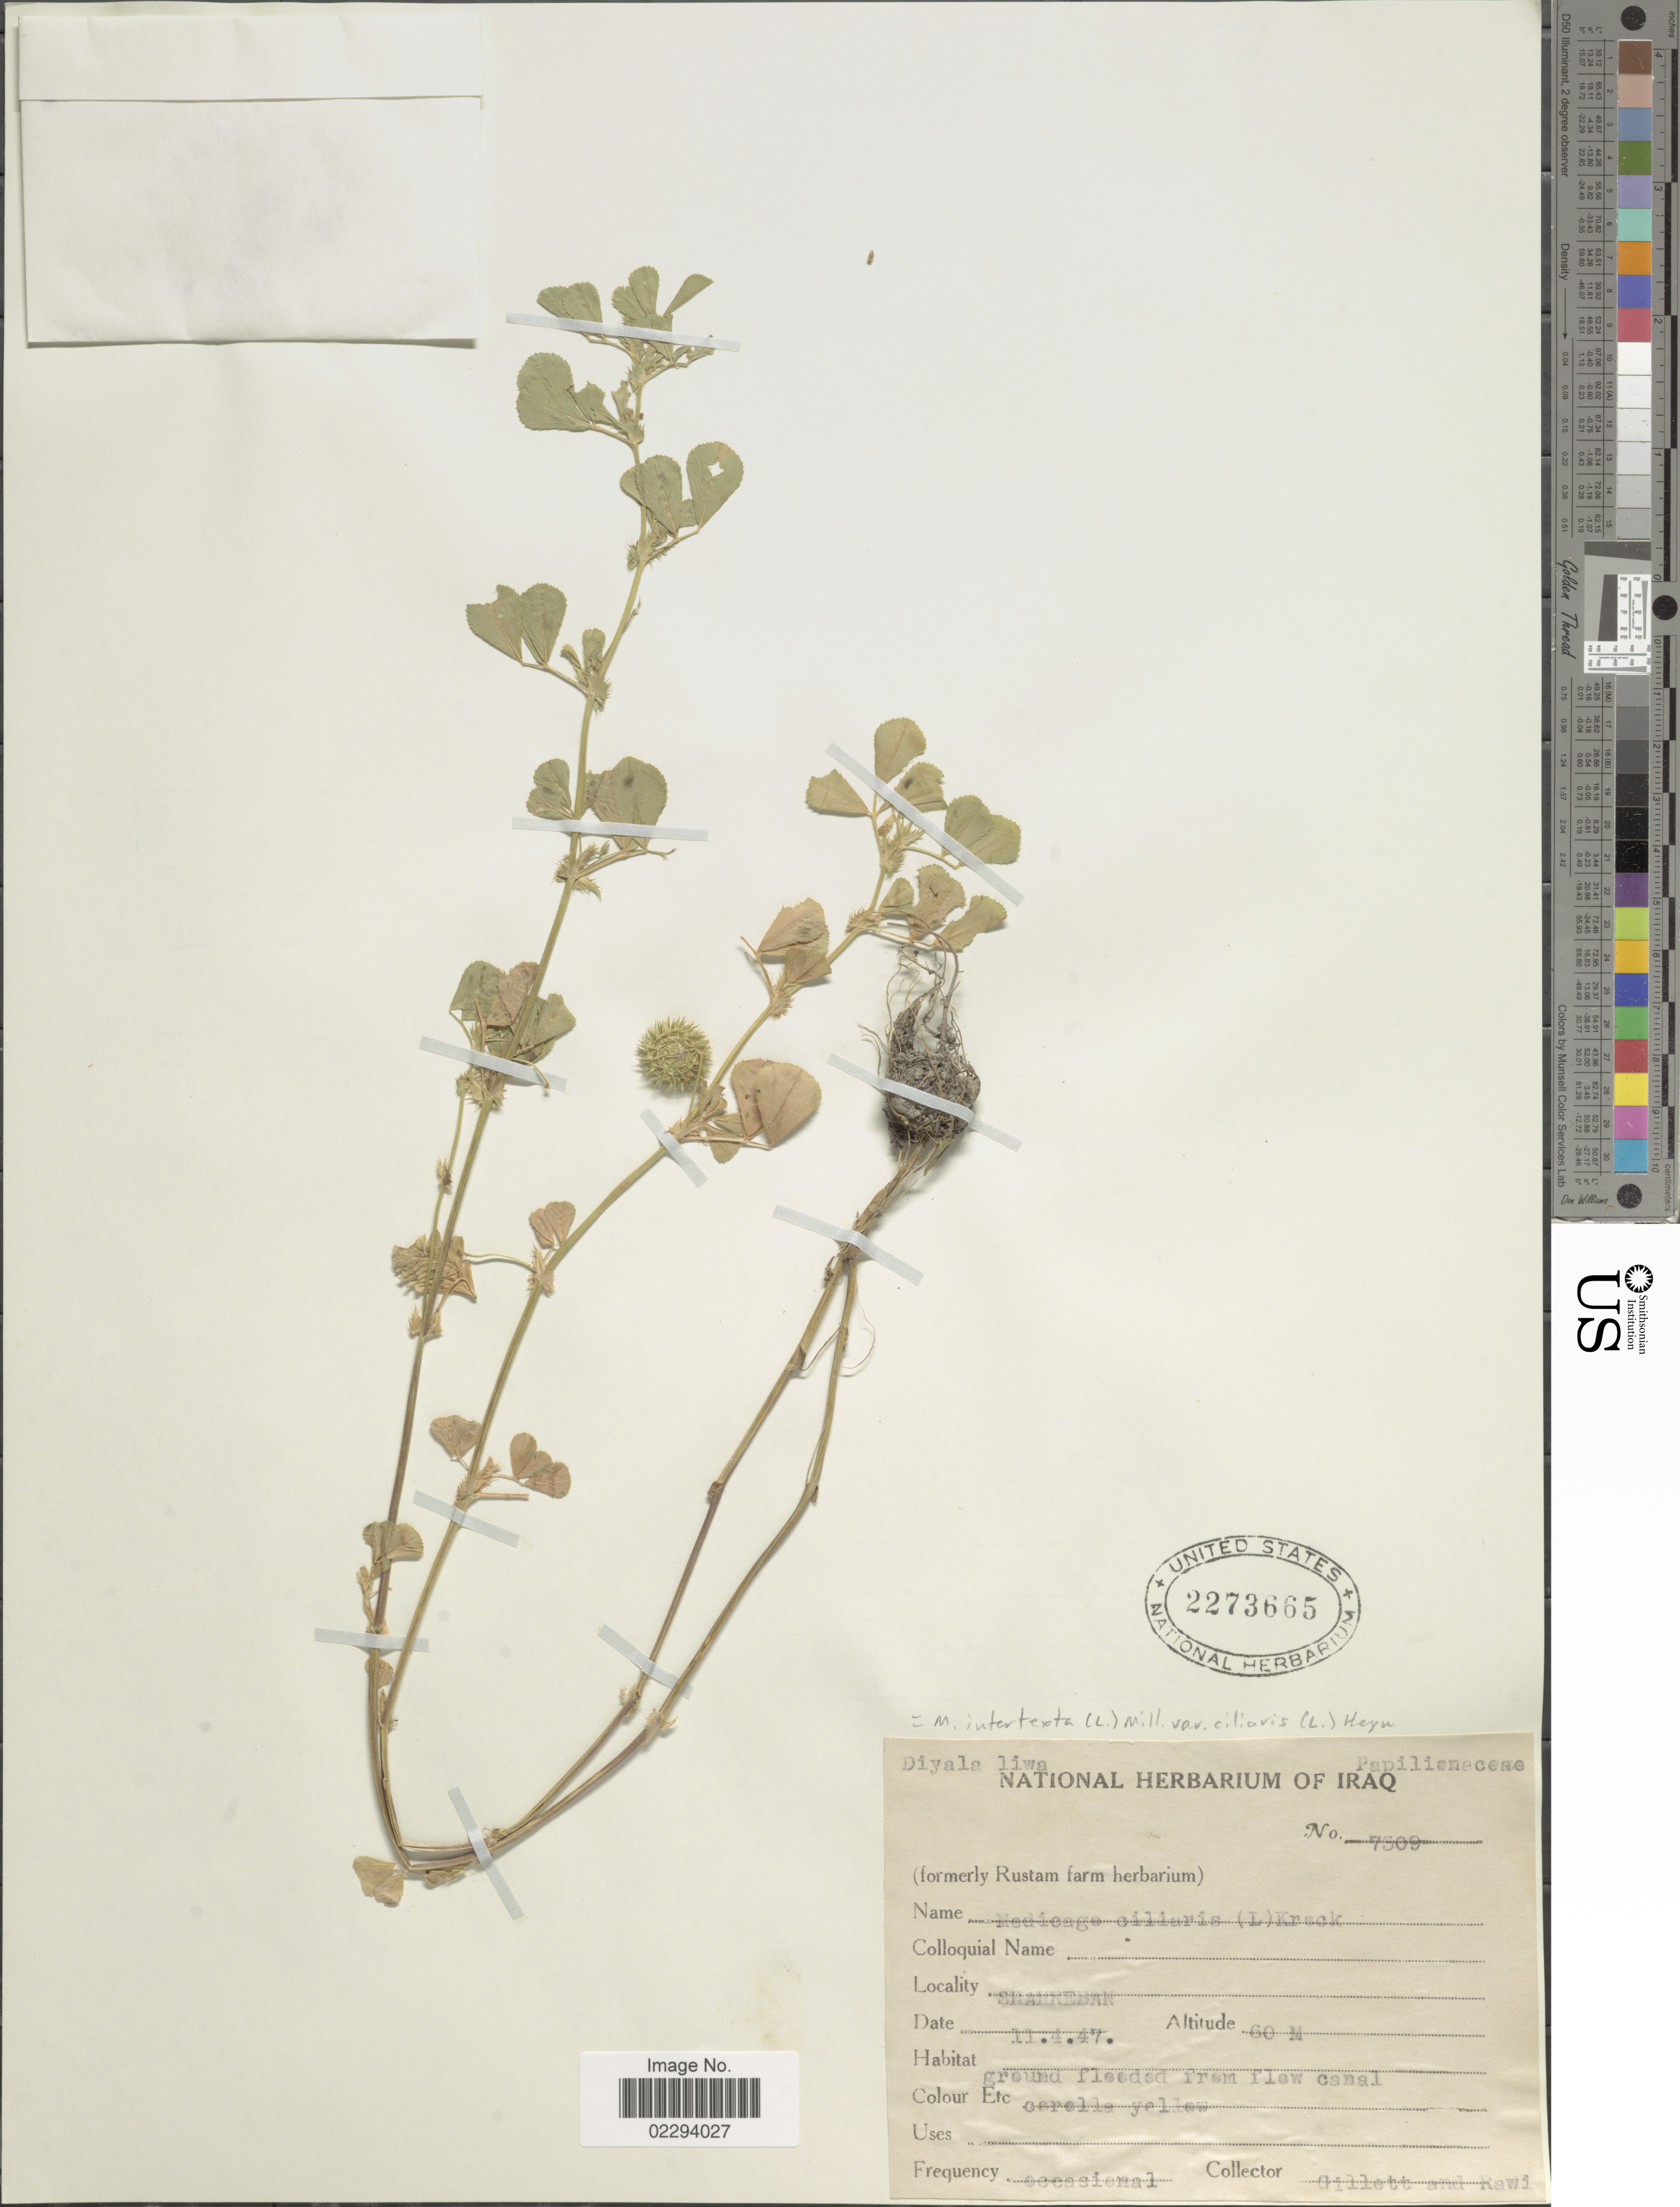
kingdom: Plantae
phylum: Tracheophyta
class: Magnoliopsida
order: Fabales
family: Fabaceae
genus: Medicago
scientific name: Medicago intertexta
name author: (L.) Mill.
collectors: Gillett, -- & -. Rawi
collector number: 7309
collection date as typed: Transcribed d/m/y: 11/4/47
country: Iraq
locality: Shahreban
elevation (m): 60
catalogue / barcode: US 2273665